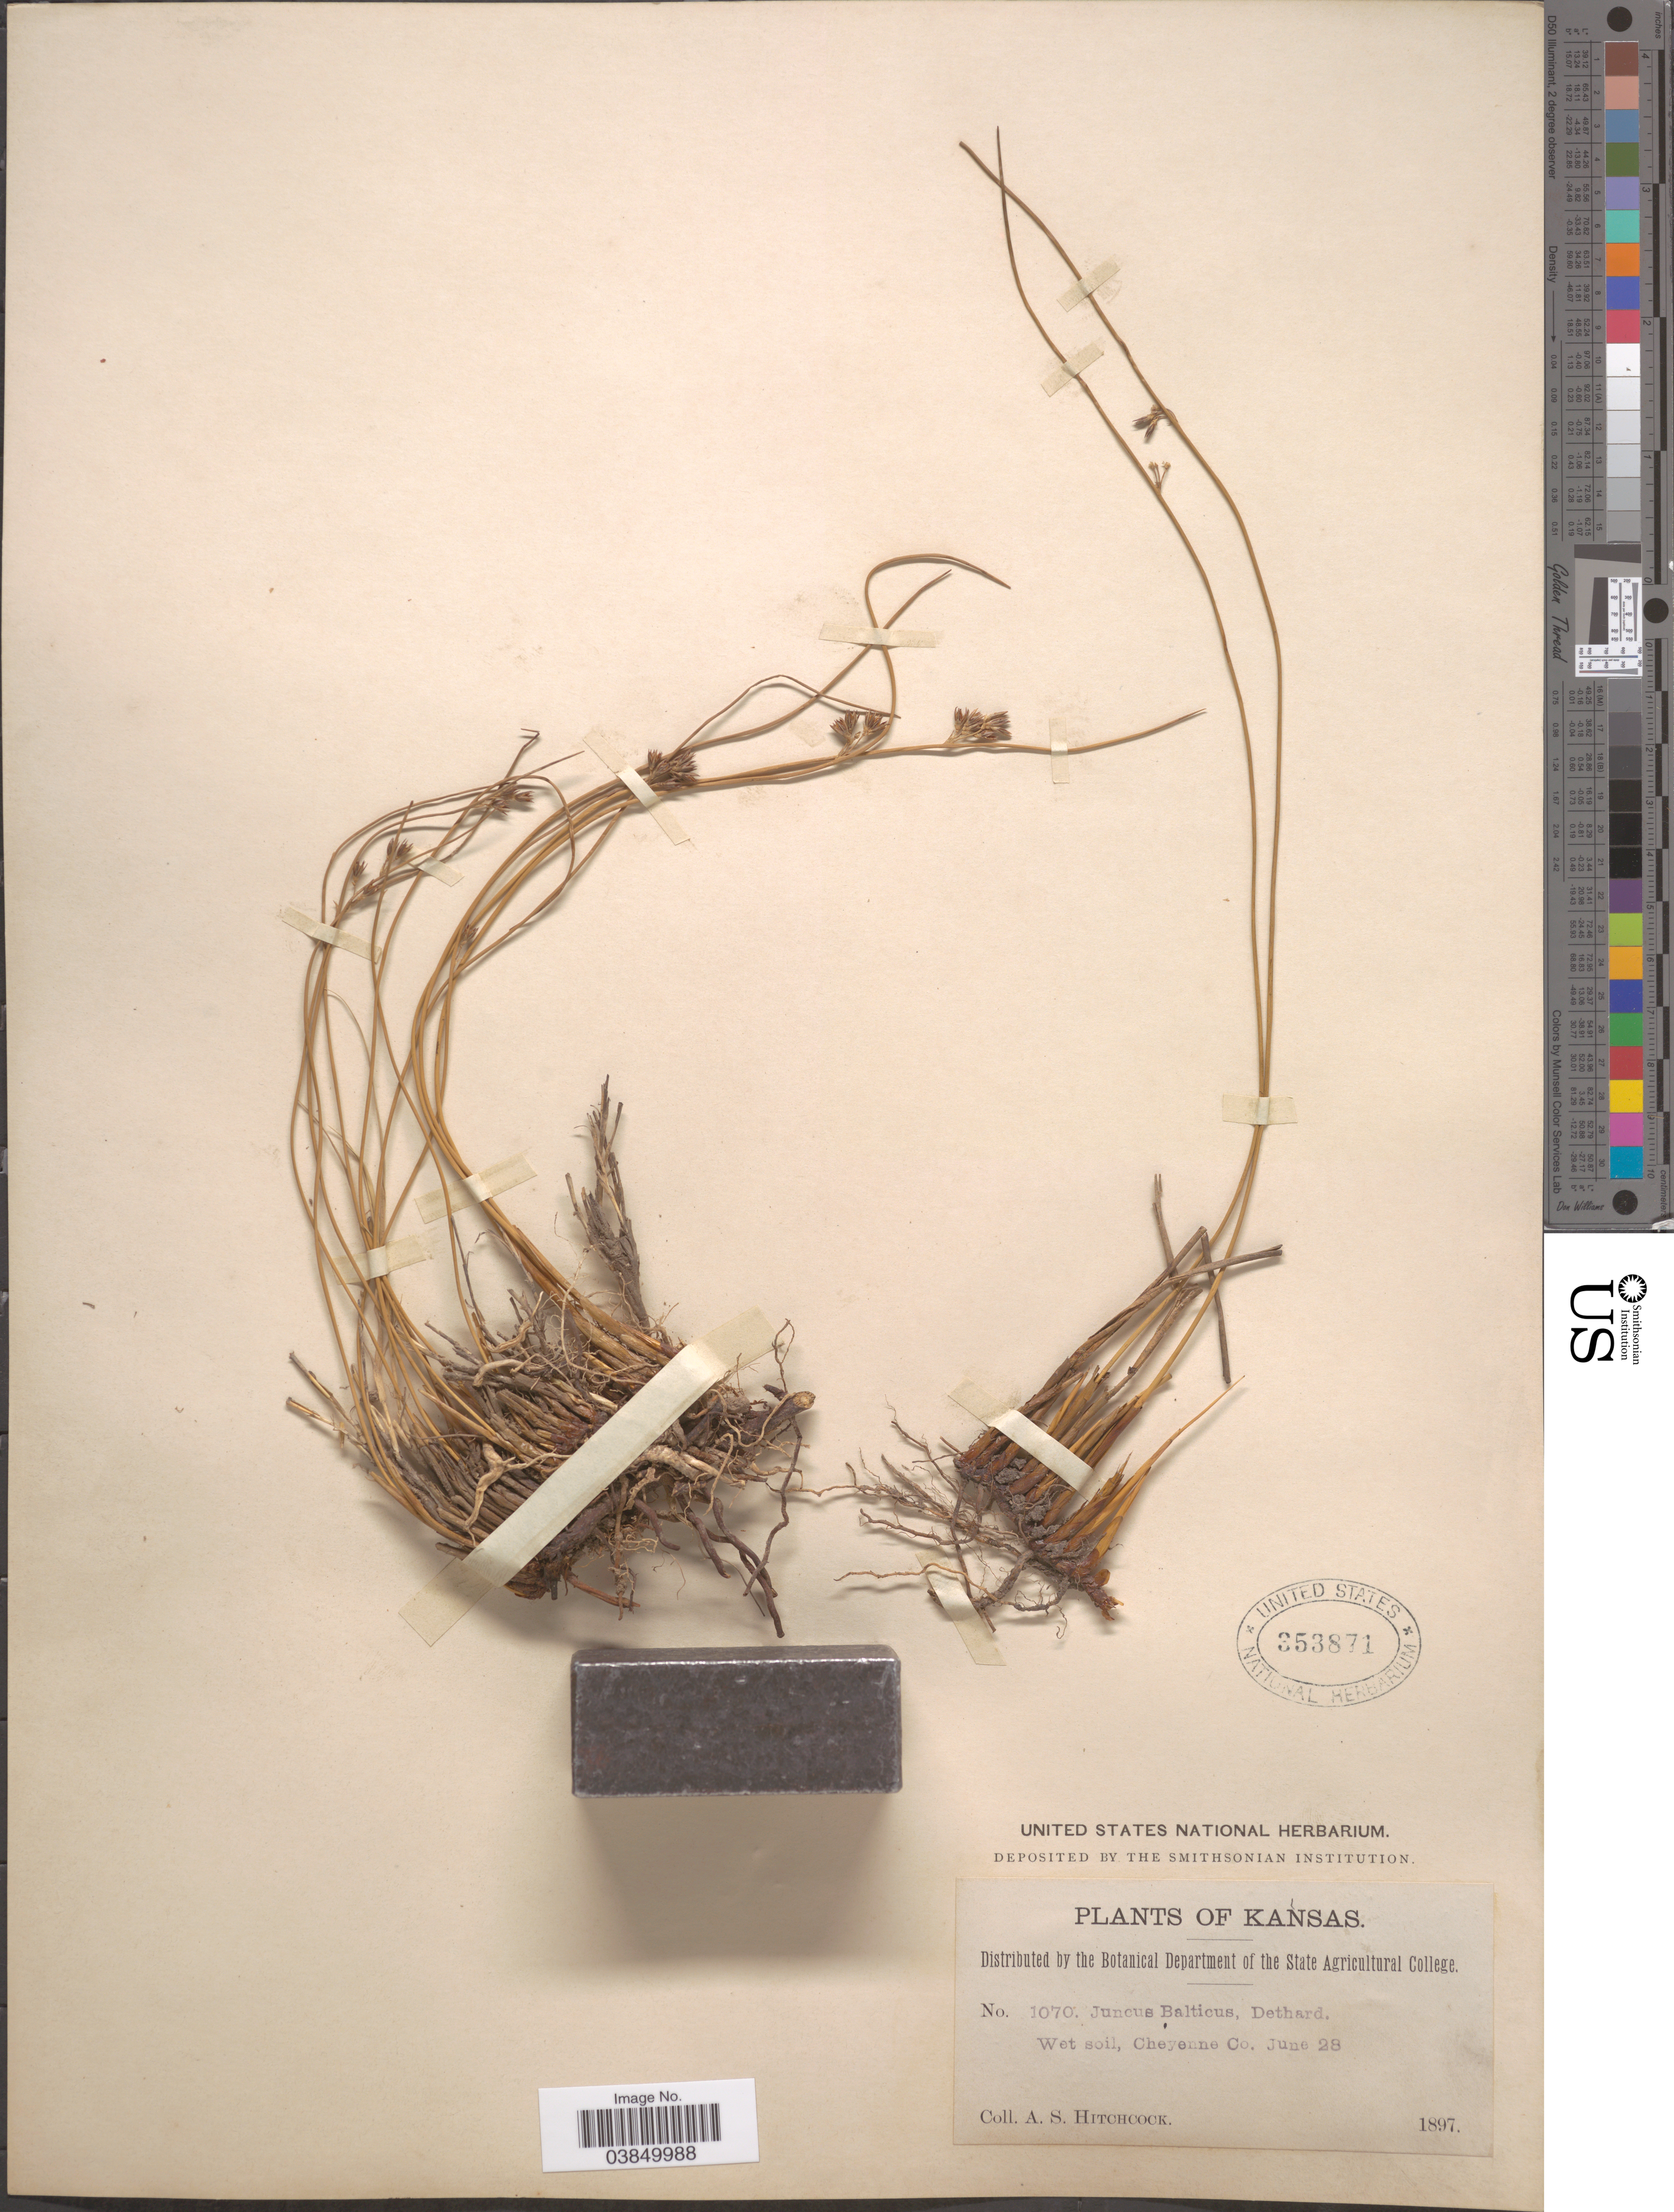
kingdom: Plantae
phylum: Tracheophyta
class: Liliopsida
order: Poales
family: Juncaceae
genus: Juncus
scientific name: Juncus balticus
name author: Willd.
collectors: A. S. Hitchcock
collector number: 1070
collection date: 1897-06-28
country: United States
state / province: Kansas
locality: Cheyenne Co.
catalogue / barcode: US 353871